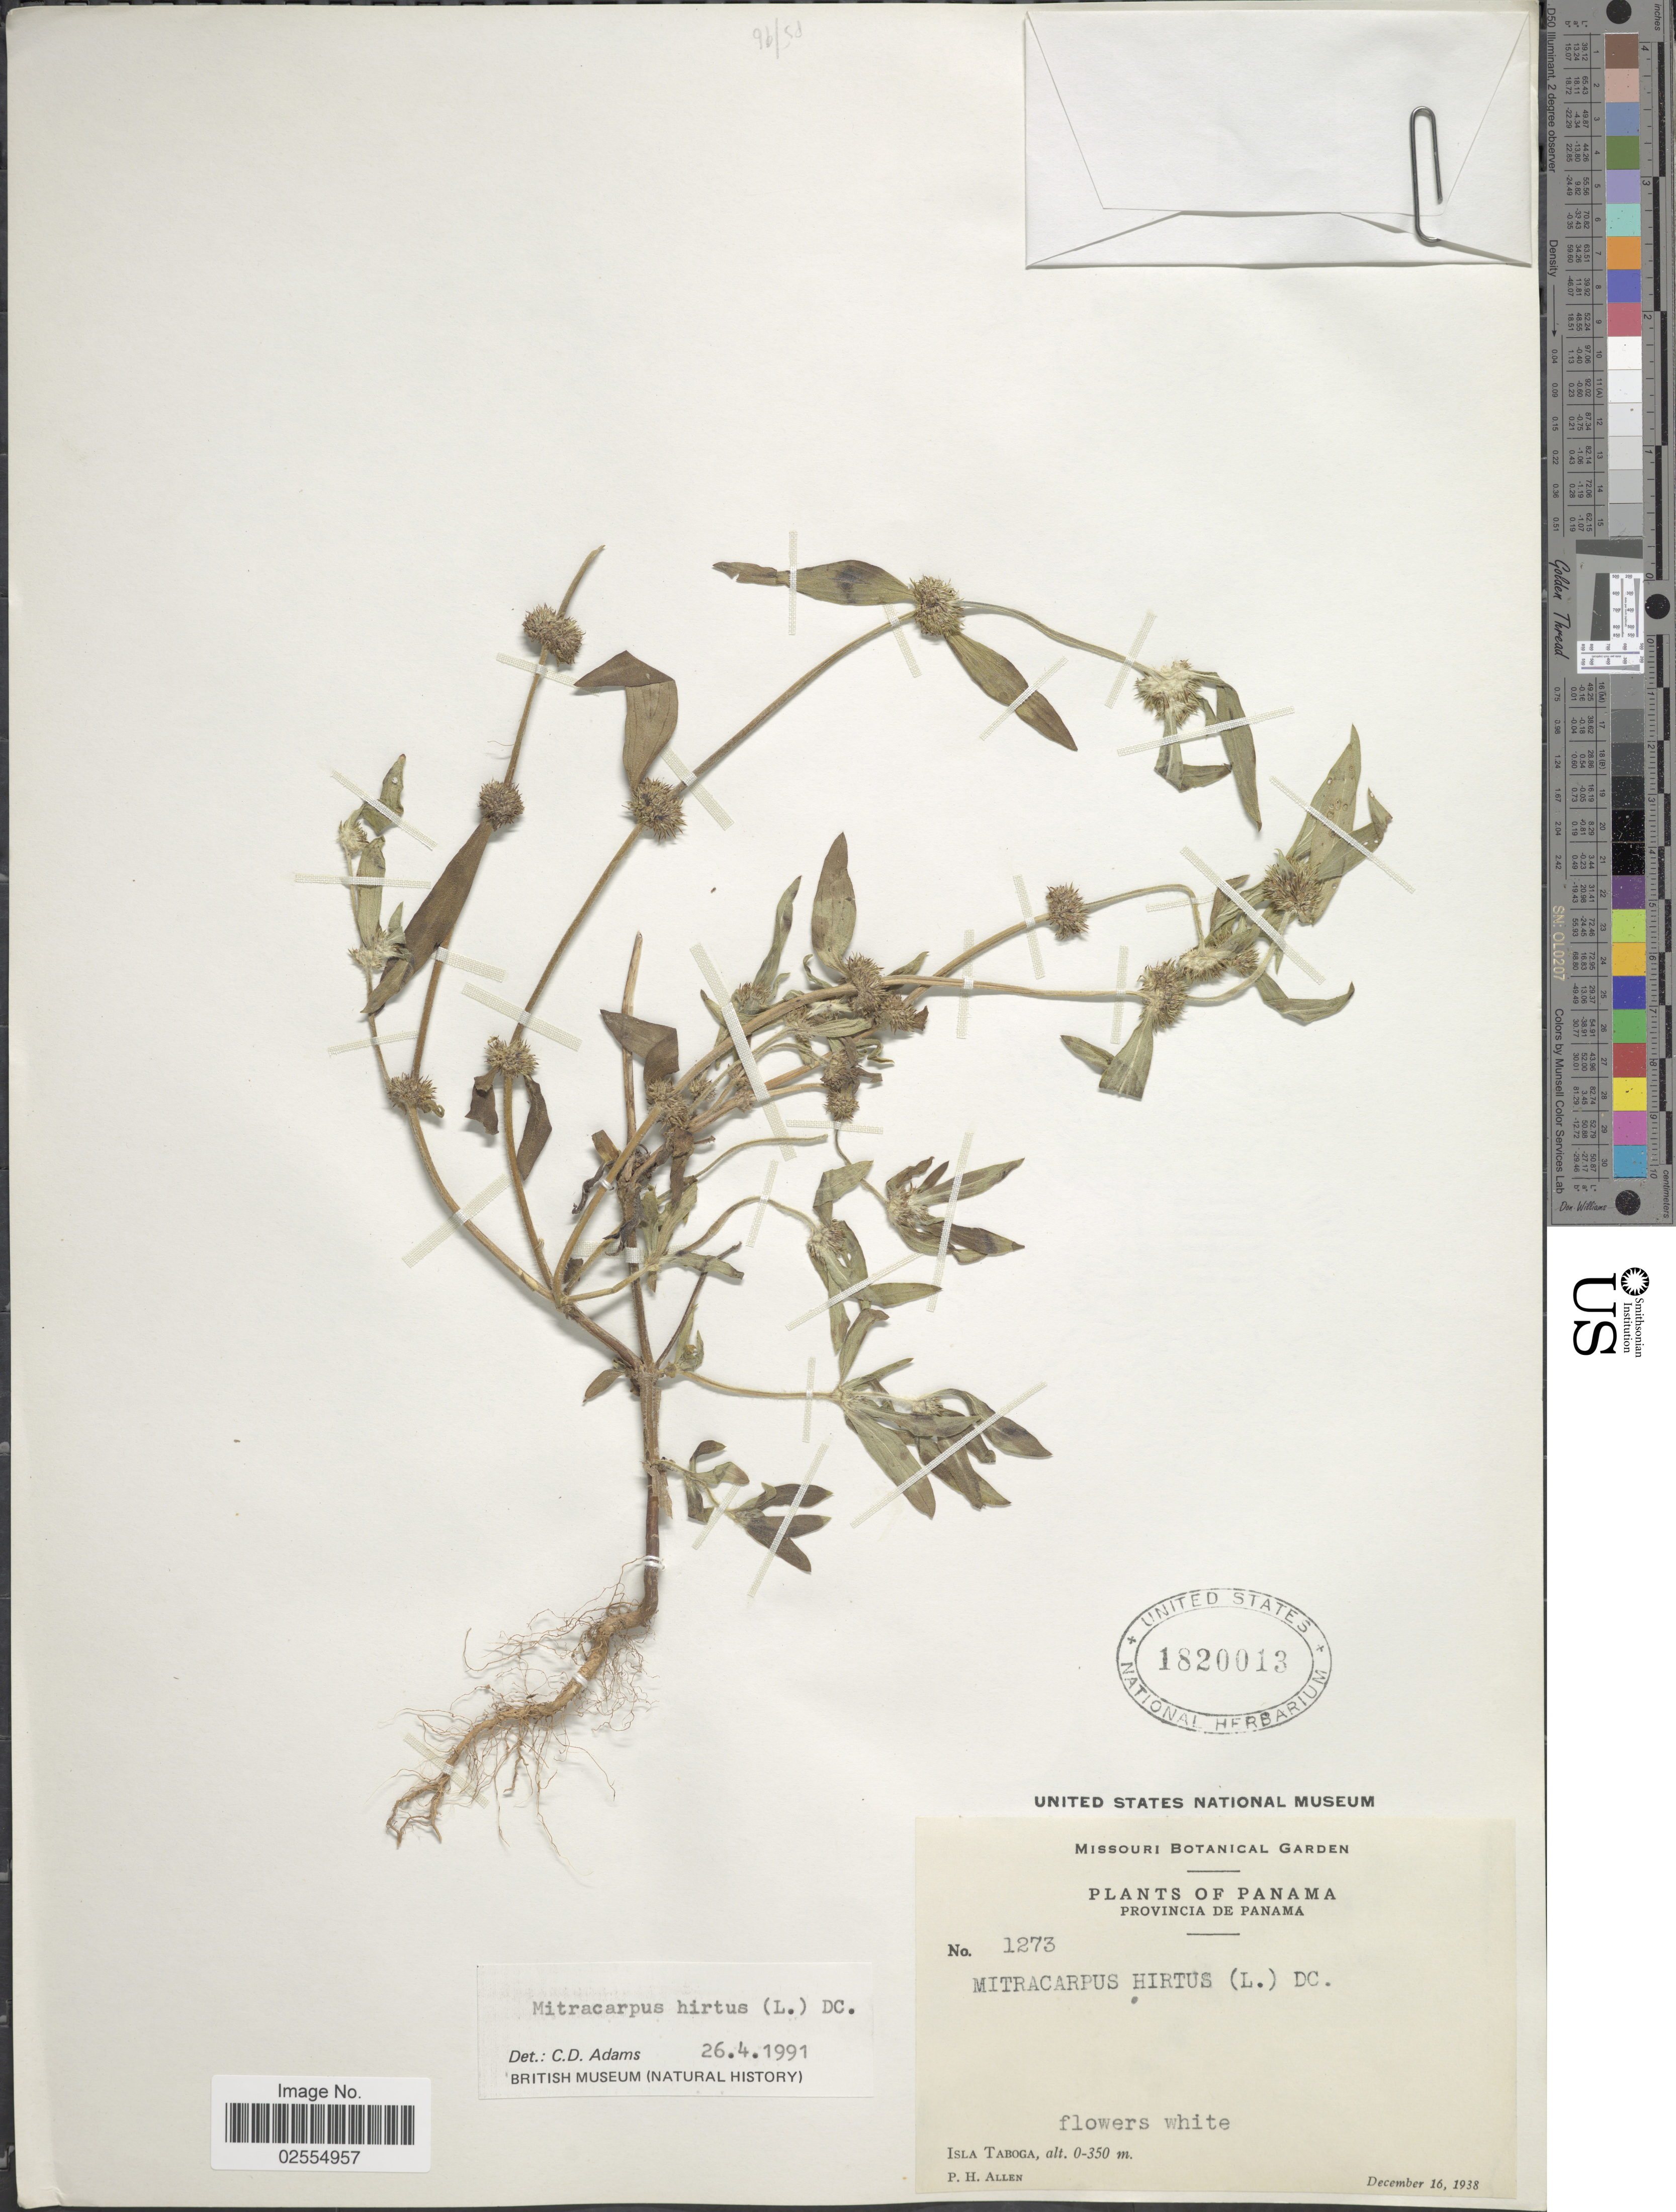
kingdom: Plantae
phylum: Tracheophyta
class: Magnoliopsida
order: Gentianales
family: Rubiaceae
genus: Mitracarpus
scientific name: Mitracarpus hirtus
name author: (L.) DC.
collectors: P. H. Allen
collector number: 1273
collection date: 1938-12-16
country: Panama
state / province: Panamá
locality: Isla Taboga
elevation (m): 0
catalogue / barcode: US 1820013